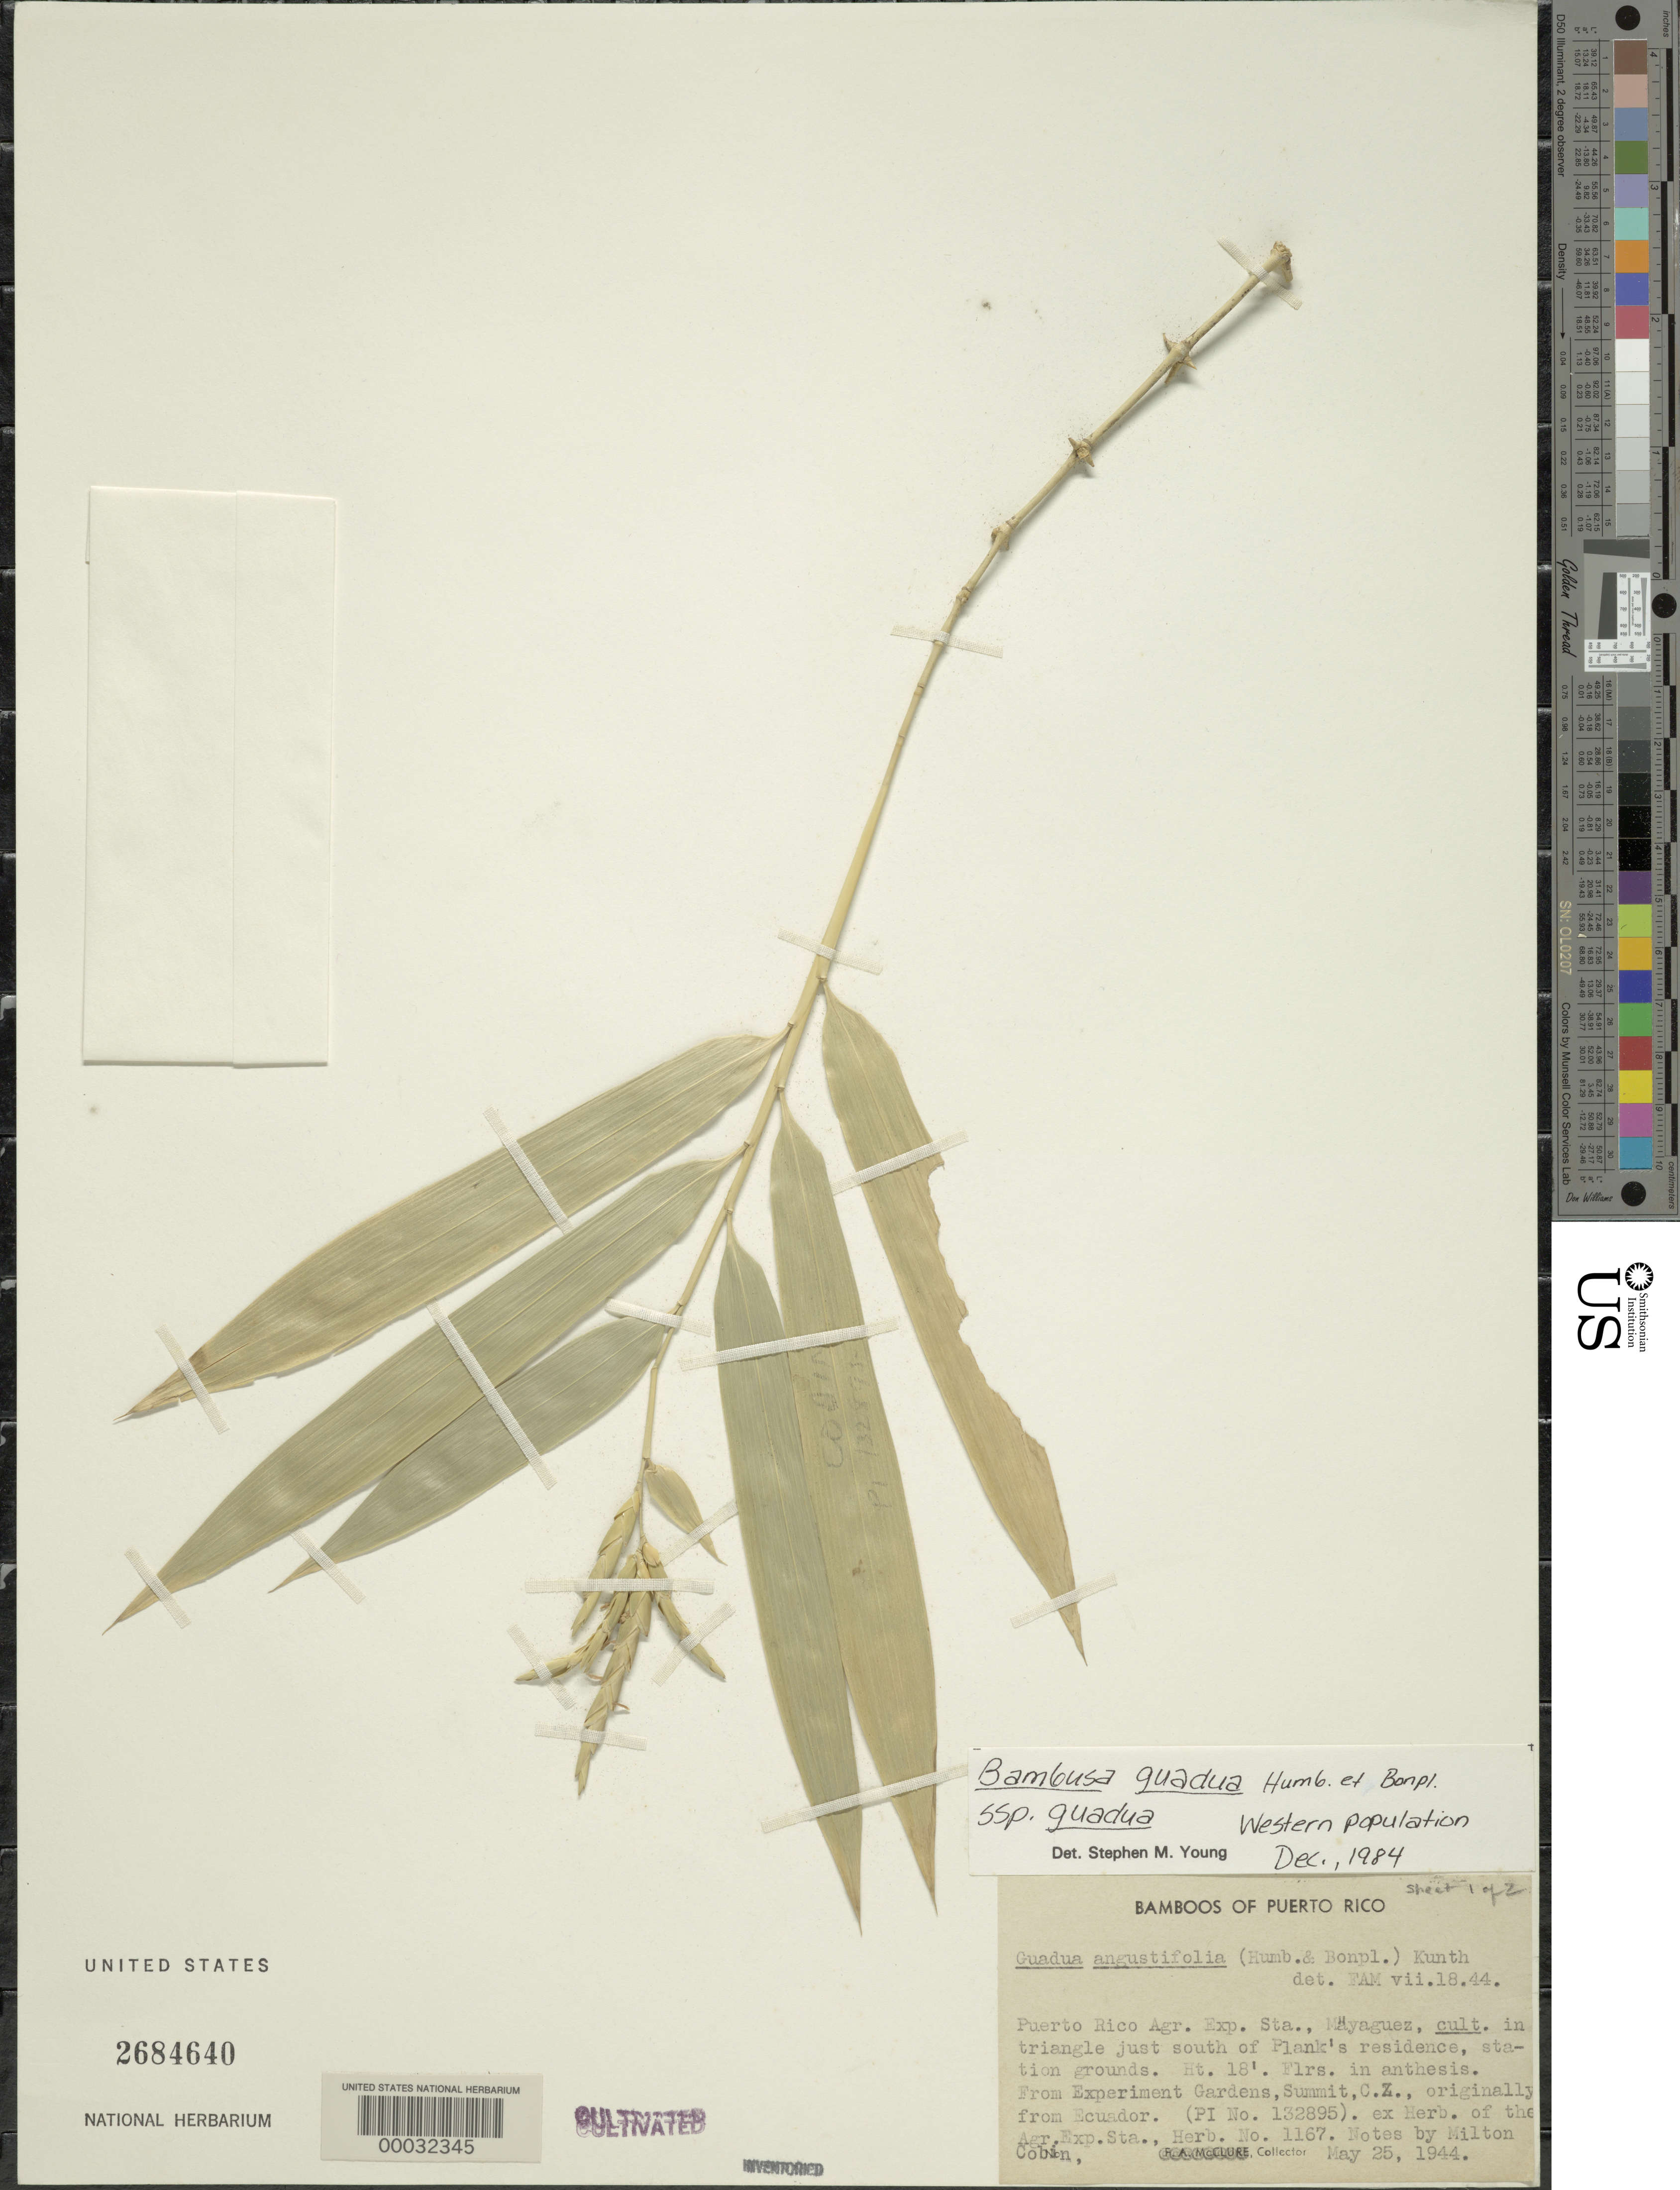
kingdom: Plantae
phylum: Tracheophyta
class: Liliopsida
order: Poales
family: Poaceae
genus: Bambusa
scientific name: Bambusa guadua subsp. guadua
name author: Bonpl.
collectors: M. Cobin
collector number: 1167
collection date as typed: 25 Mar 1944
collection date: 1944-03-25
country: Puerto Rico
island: Greater Antilles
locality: Agr. exp. sta., mayaguez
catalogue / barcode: US 2684640